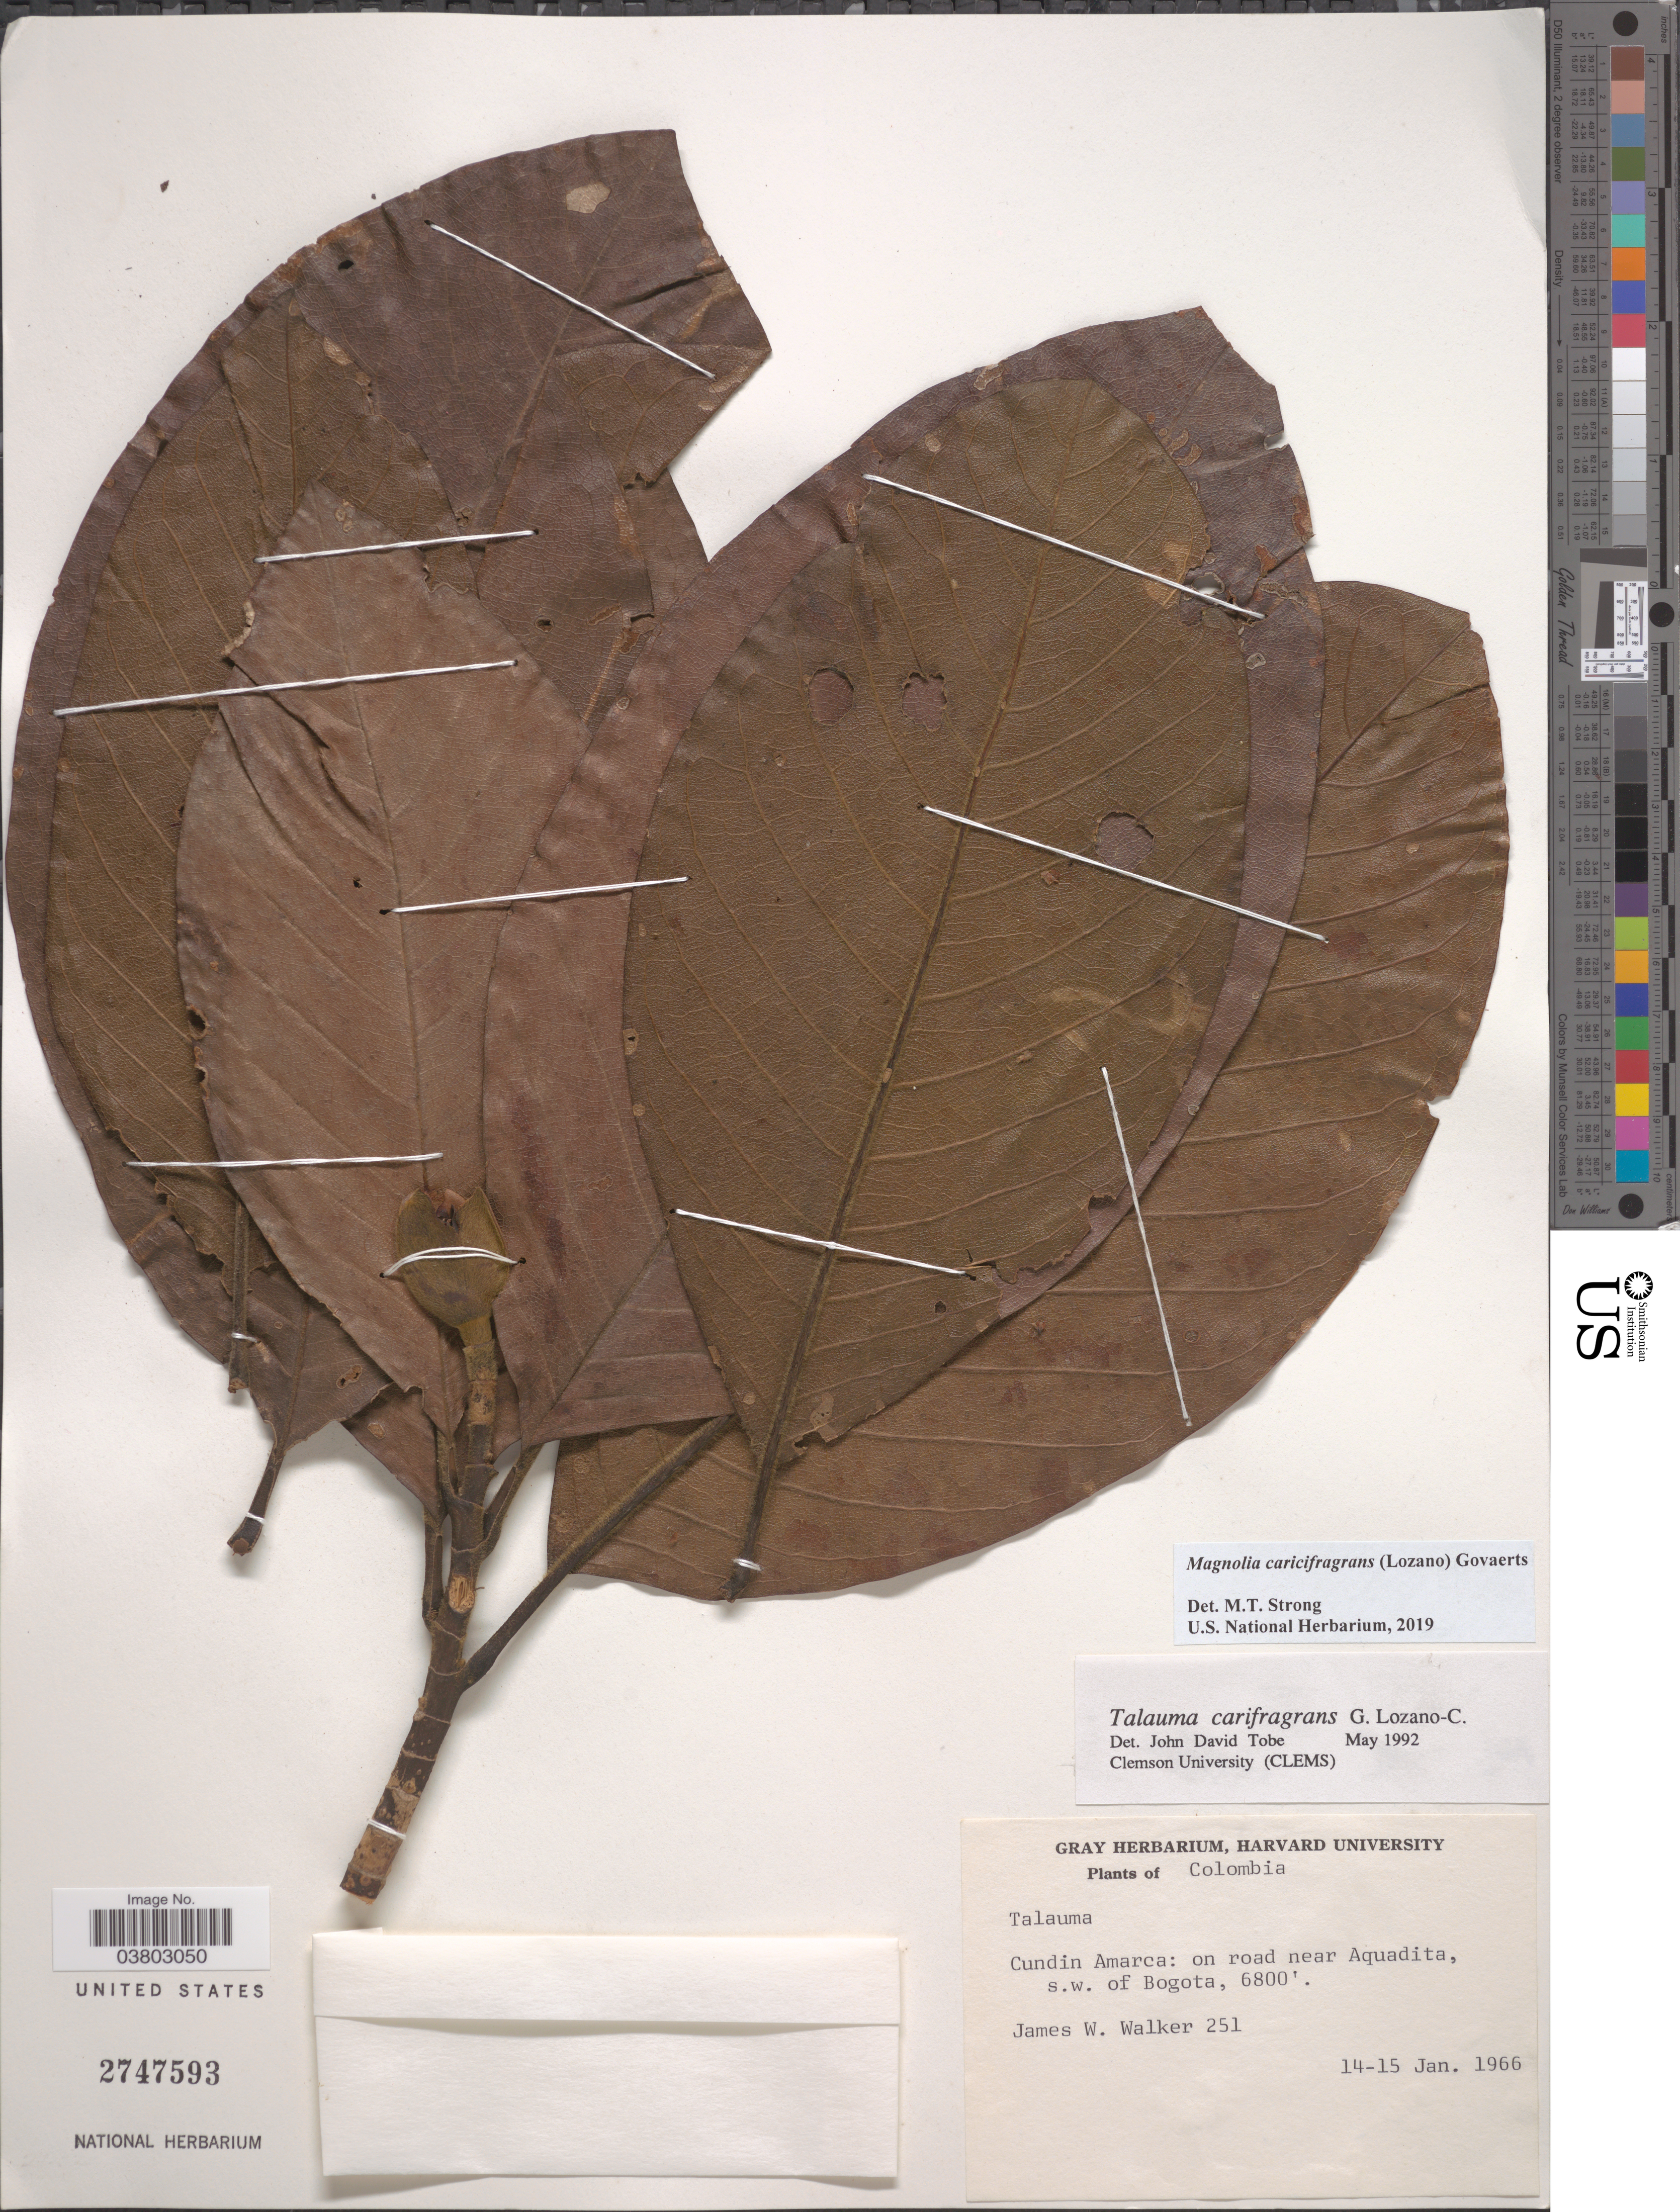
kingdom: Plantae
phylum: Tracheophyta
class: Magnoliopsida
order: Magnoliales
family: Magnoliaceae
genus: Magnolia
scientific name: Magnolia caricifragrans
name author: (Lozano) Govaerts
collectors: J. W. Walker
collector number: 251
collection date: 1966-01-14/1966-01-15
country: Colombia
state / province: Cundinamarca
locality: On road near Aquadita, s. w. of Bogota.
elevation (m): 2073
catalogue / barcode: US 2747593